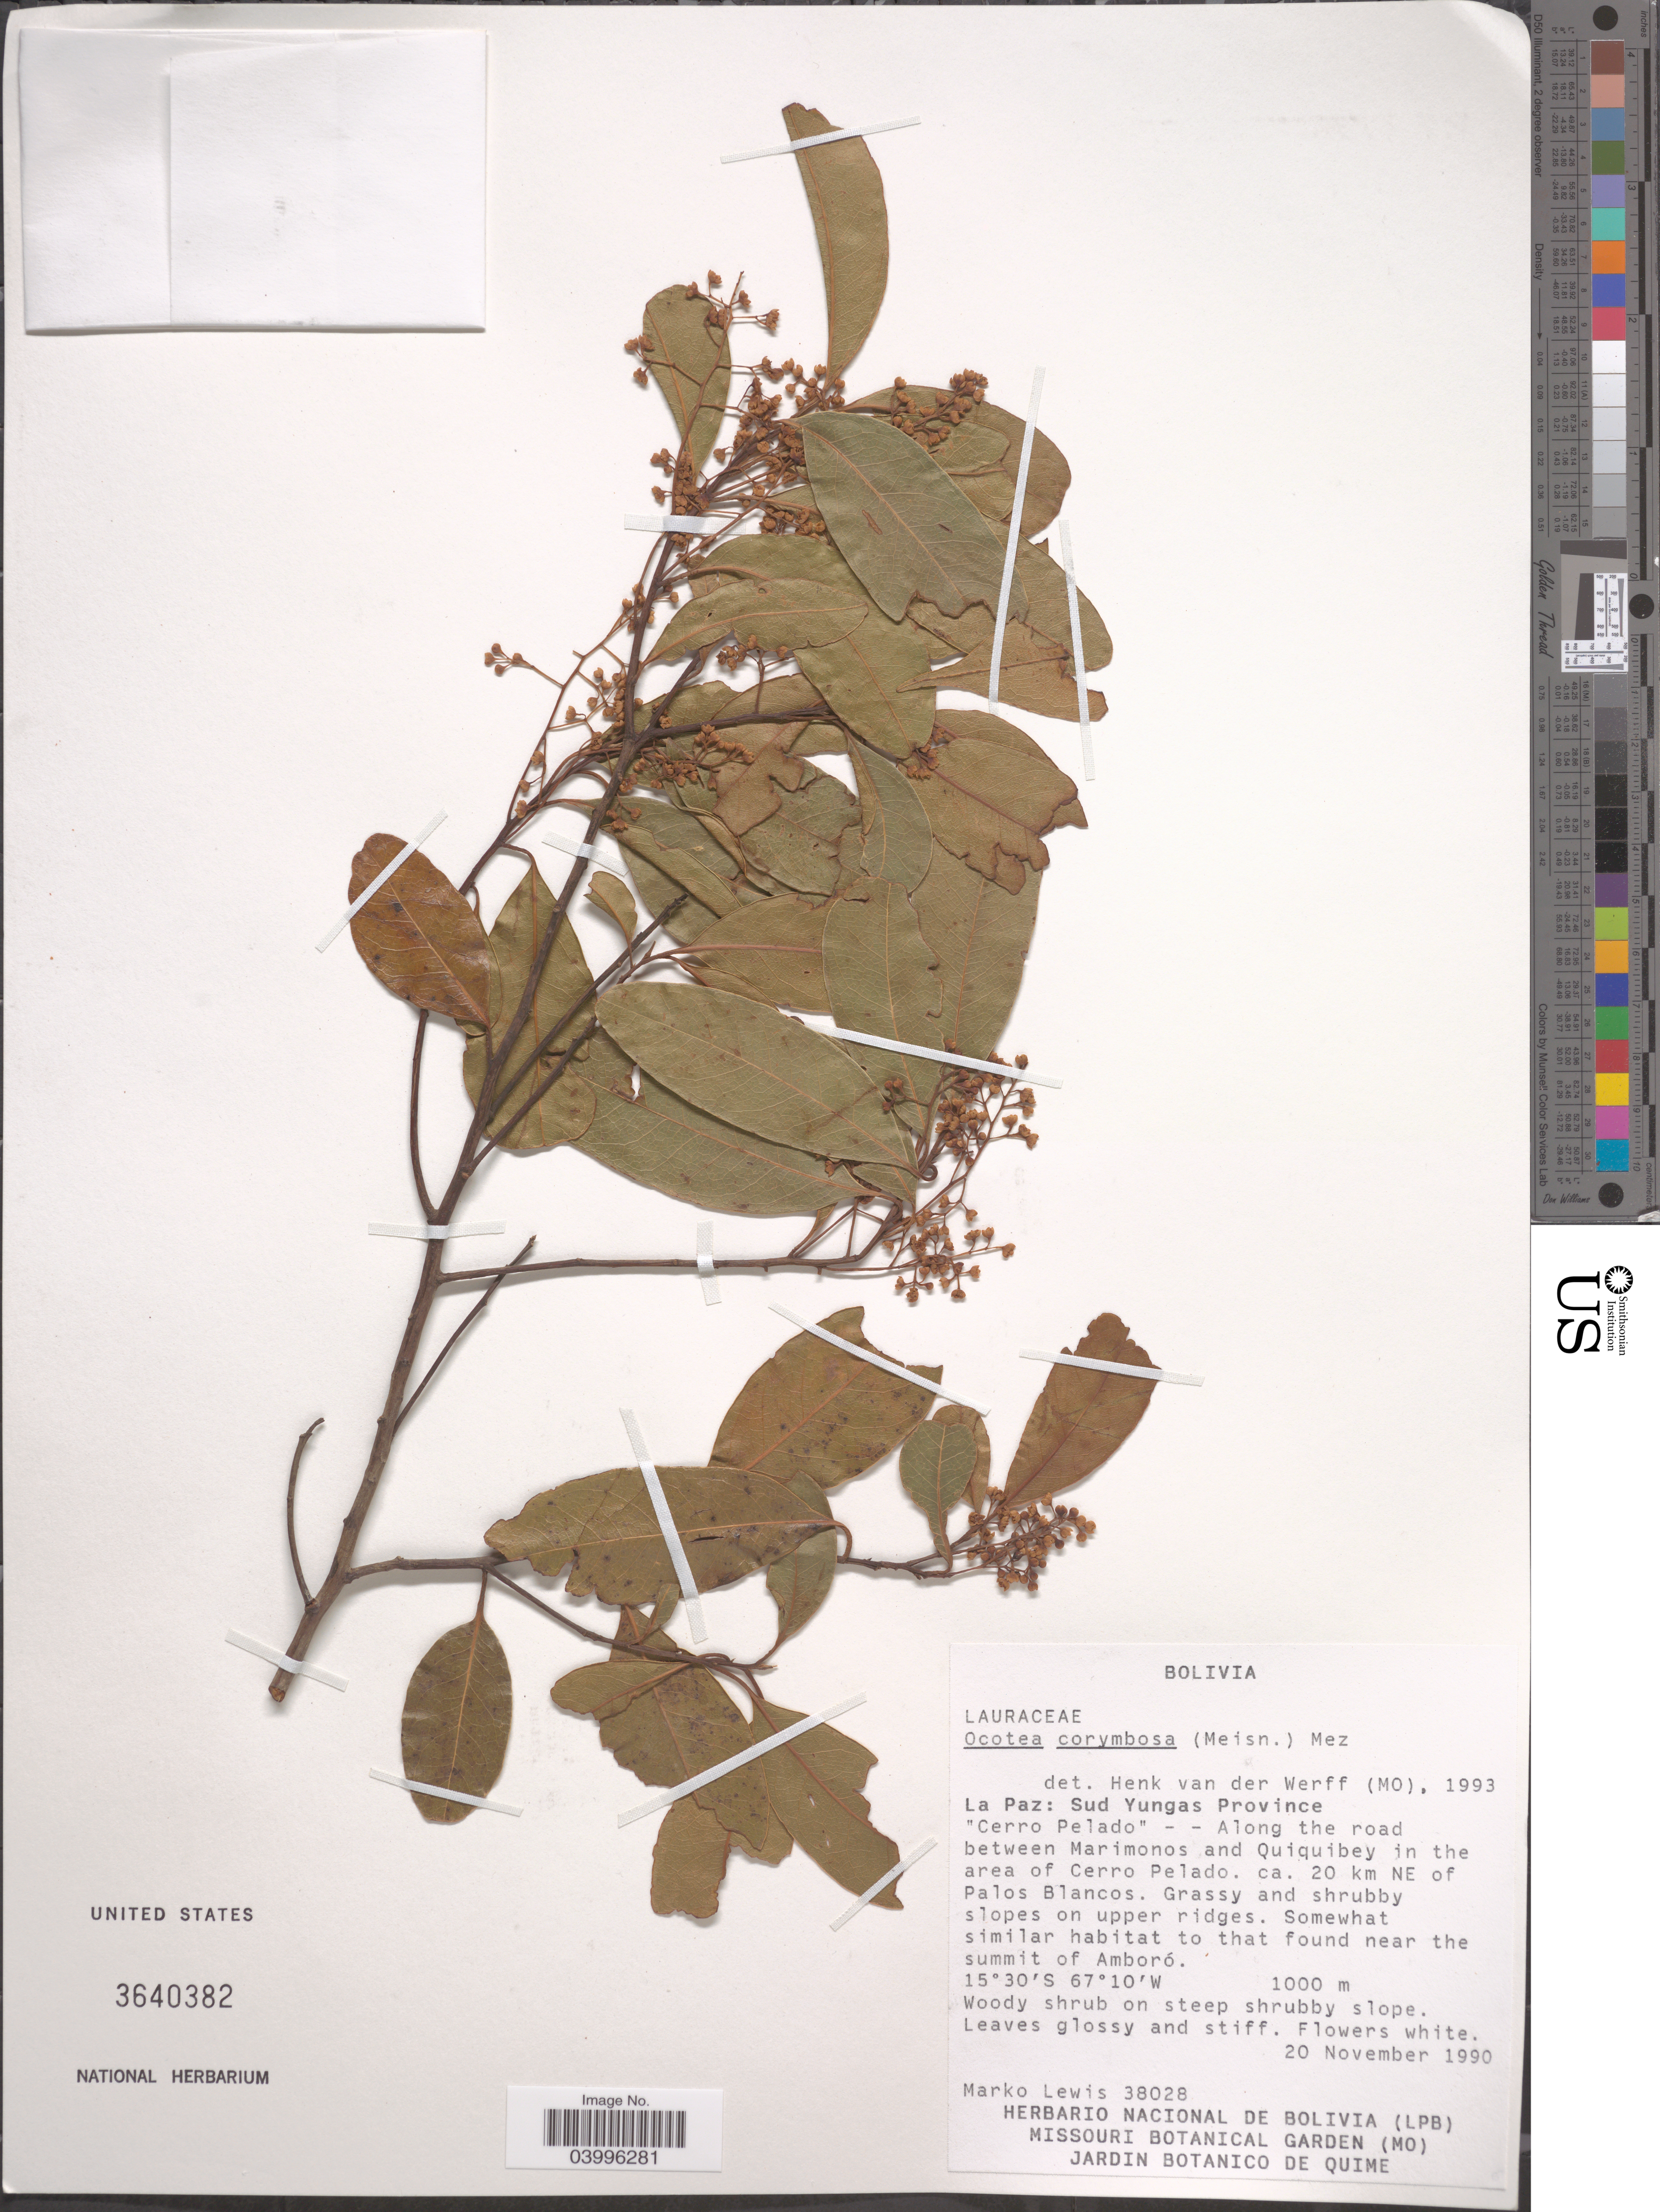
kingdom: Plantae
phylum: Tracheophyta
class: Magnoliopsida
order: Laurales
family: Lauraceae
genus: Ocotea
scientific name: Ocotea corymbosa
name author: (Meisn.) Mez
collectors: M. A. Lewis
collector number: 38028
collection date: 1990-11-20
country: Bolivia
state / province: La Paz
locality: Sud Yungas Province. "Cerro Pelado" - - Along the road between Marimonos and Quiquibey in the area of Cerro Pelado. ca. 20 km NE of Palos Blancos.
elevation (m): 1000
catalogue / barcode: US 3640382